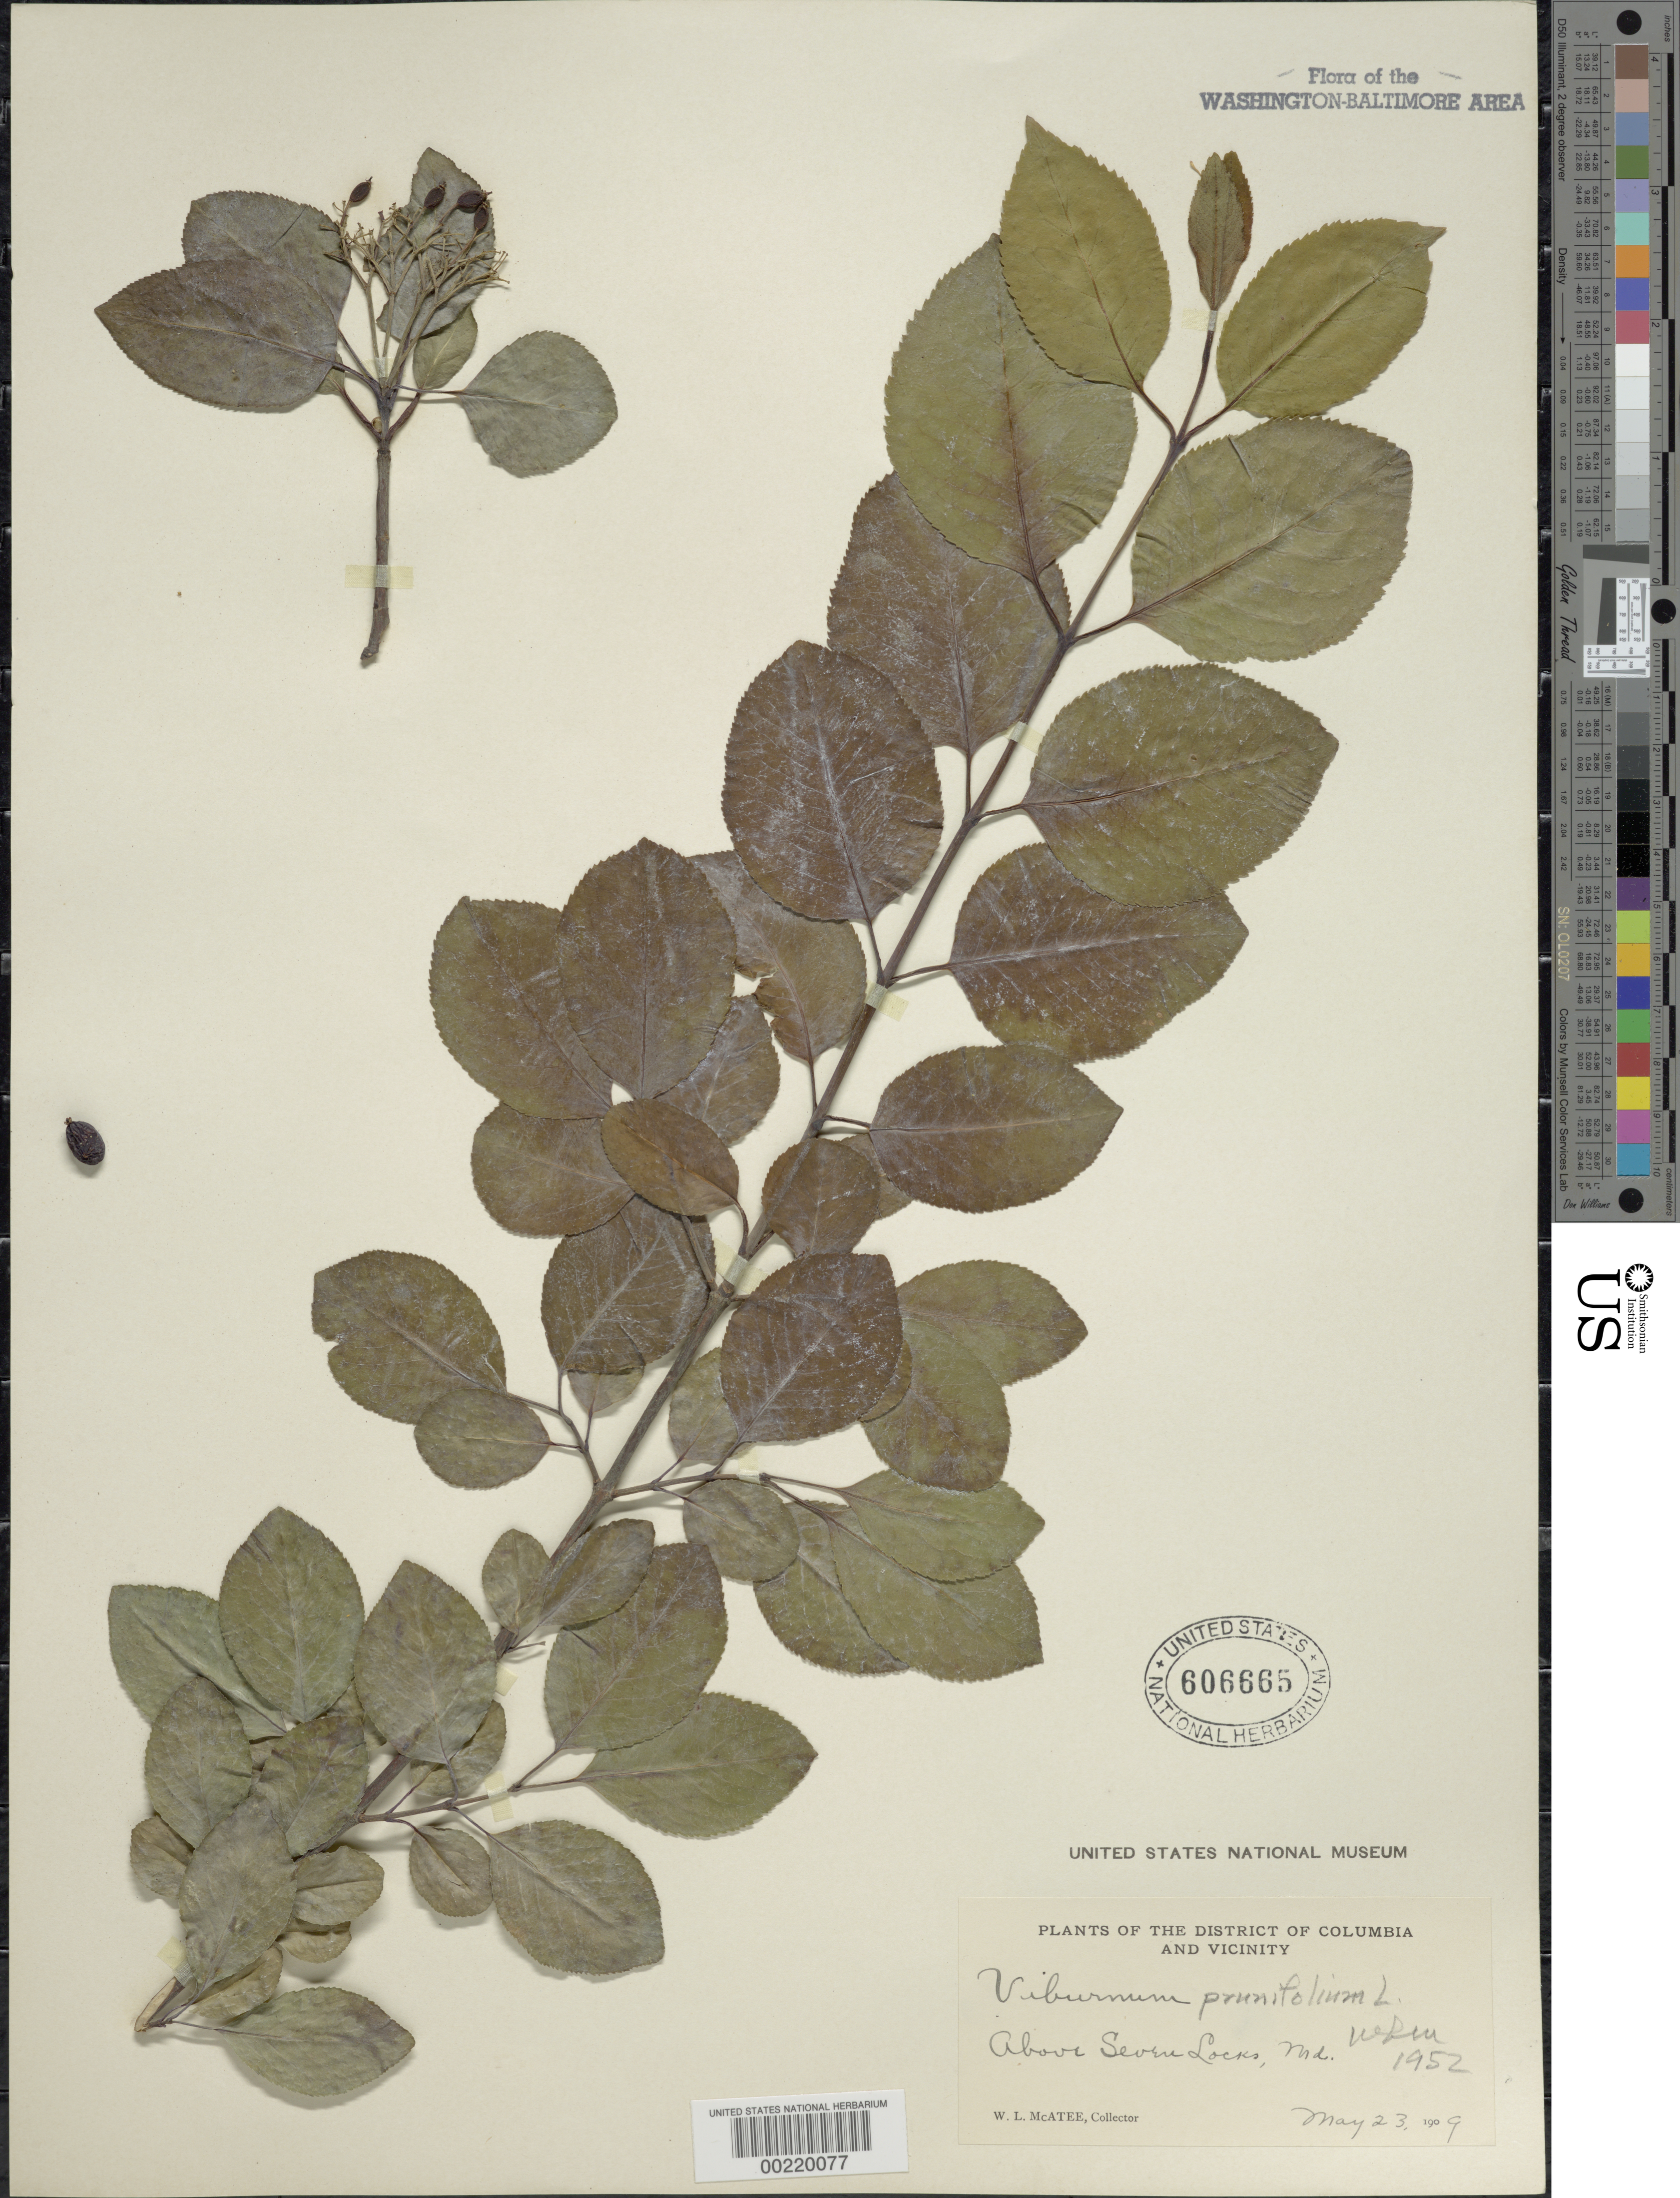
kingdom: Plantae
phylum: Tracheophyta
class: Magnoliopsida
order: Dipsacales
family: Viburnaceae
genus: Viburnum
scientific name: Viburnum prunifolium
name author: L.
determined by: McAtee, W. L.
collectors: W. McAtee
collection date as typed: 23 May 1909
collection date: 1909-05-23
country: United States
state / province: Maryland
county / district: Montgomery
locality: Above Seven Locks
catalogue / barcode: US 606665